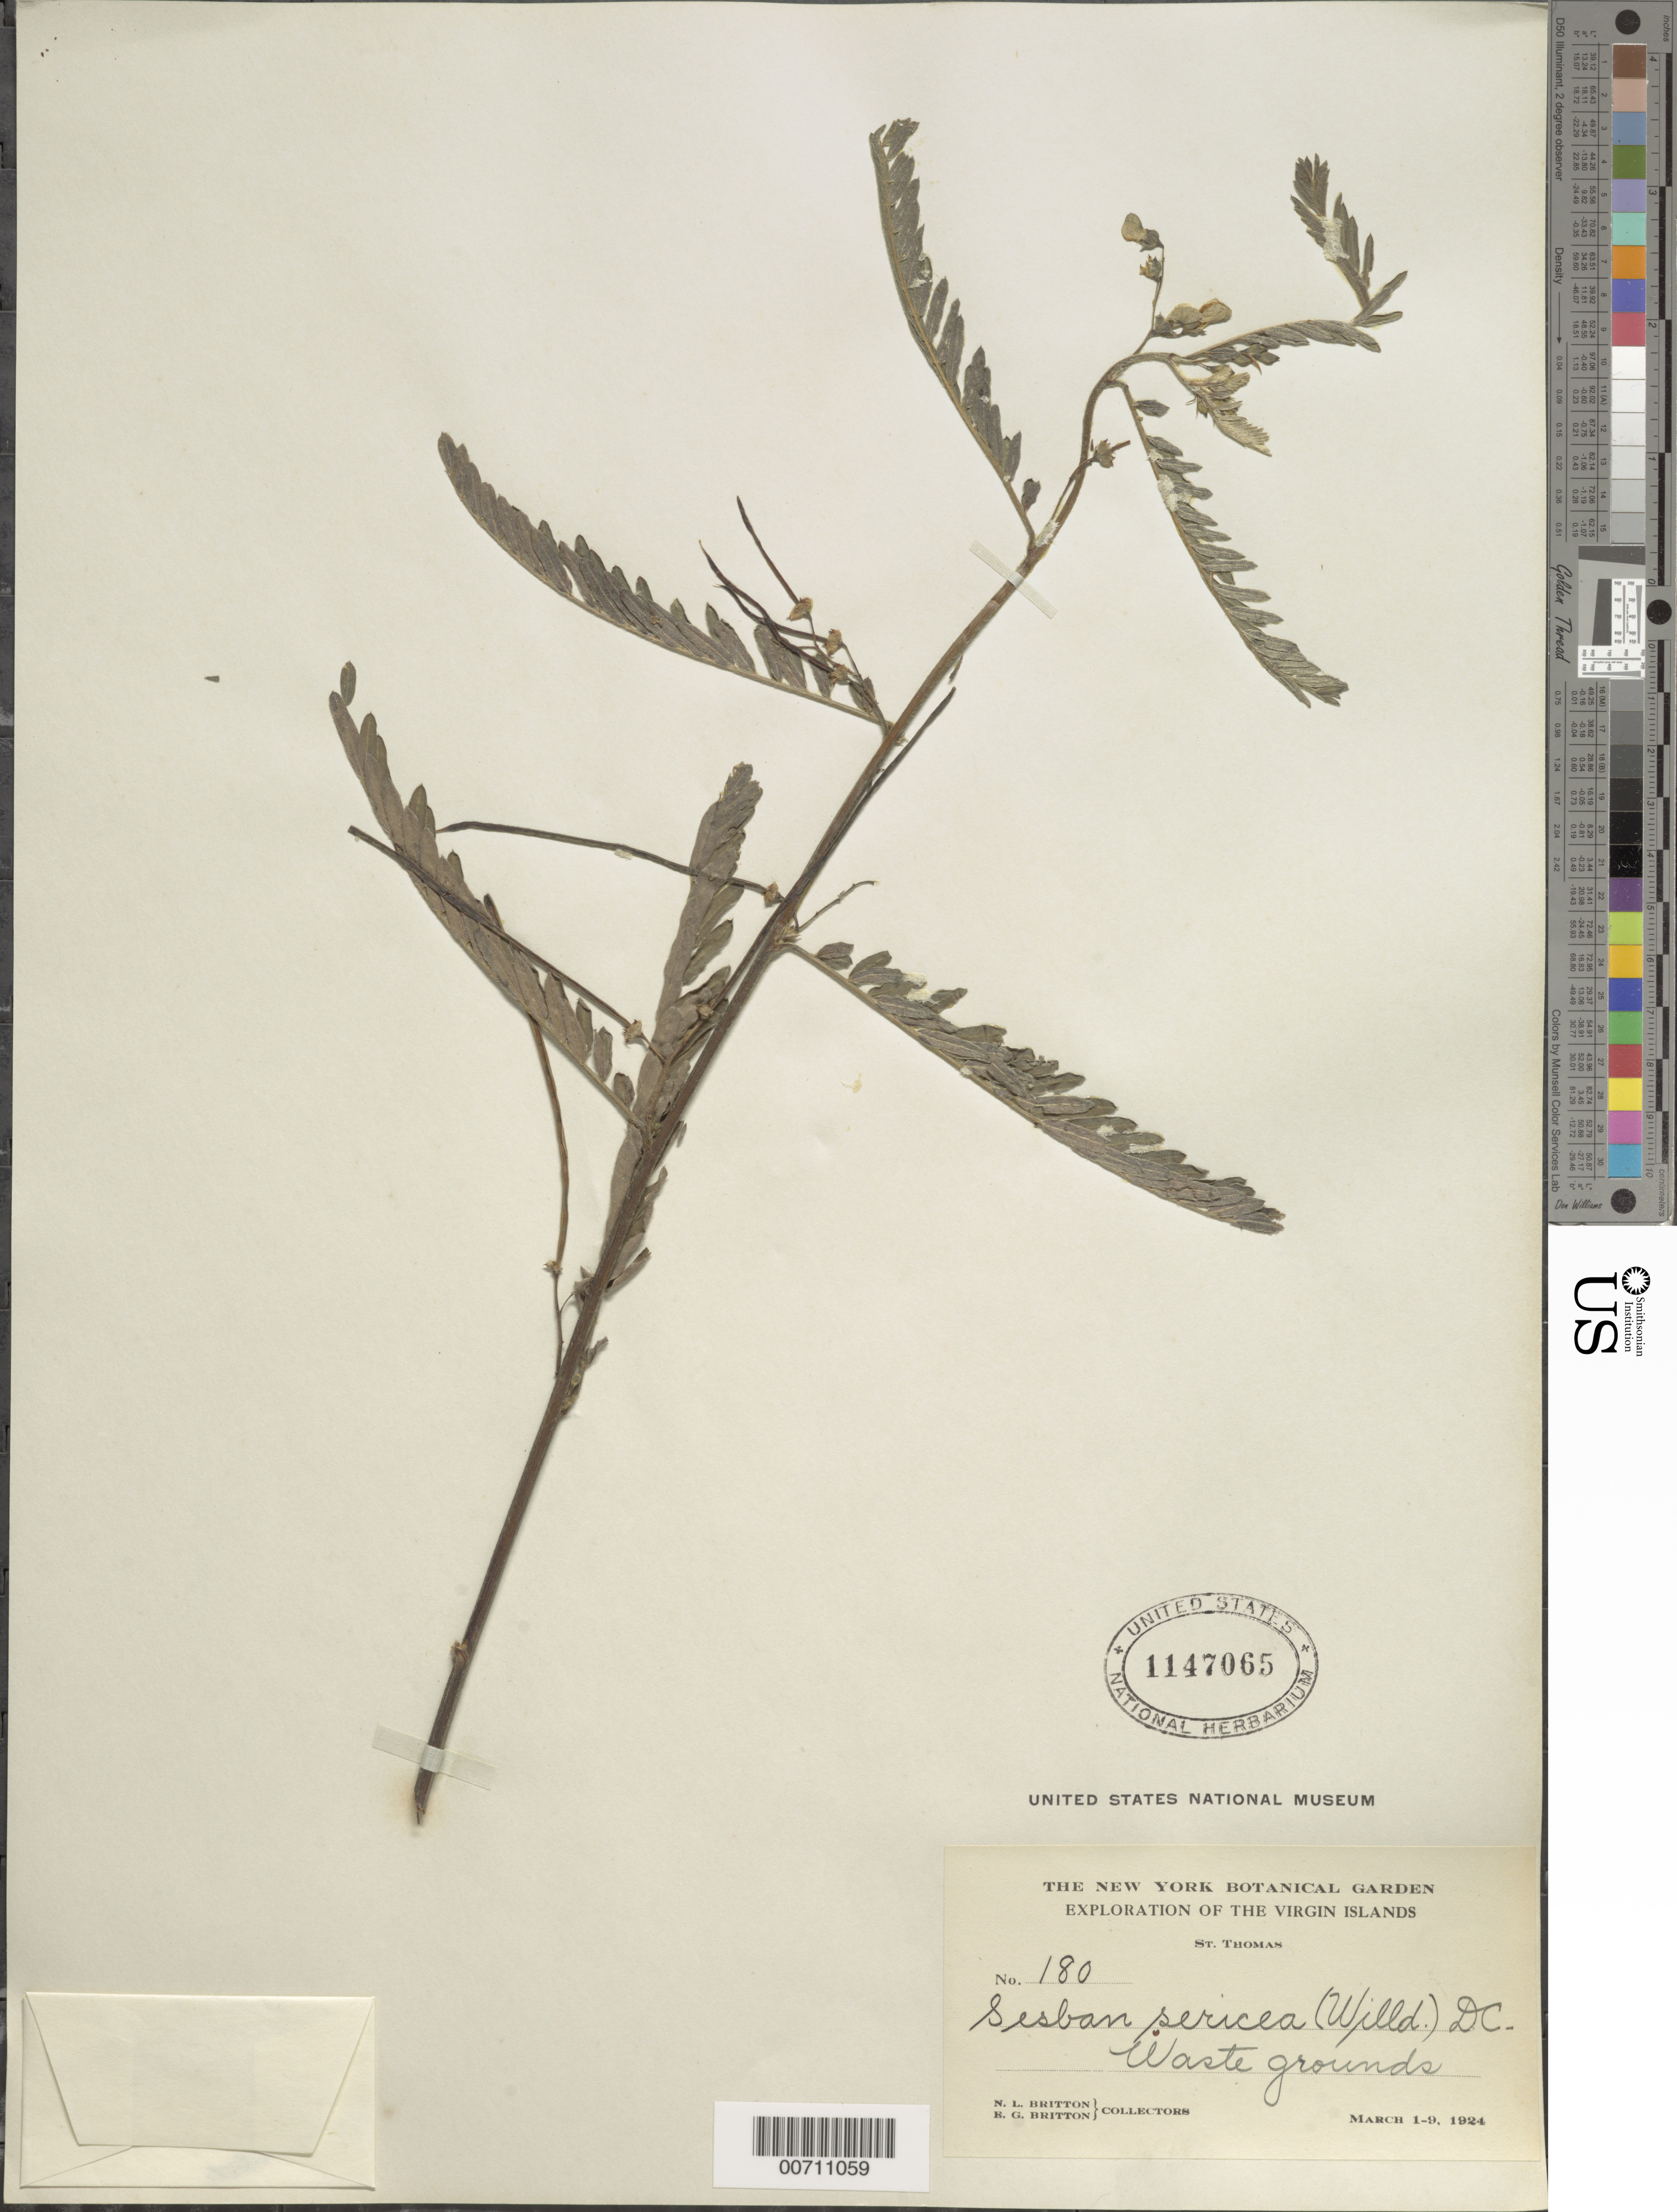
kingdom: Plantae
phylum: Tracheophyta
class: Magnoliopsida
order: Fabales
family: Fabaceae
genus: Sesbania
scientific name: Sesbania sericea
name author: (Willd.) Link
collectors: N. Britton & E. G. Britton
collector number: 180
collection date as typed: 01 Mar 1924 to 09 Mar 1924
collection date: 1924-03-01/1924-03-09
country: U.S. Virgin Islands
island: St. Thomas Island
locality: Waste grounds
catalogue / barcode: US 1147065